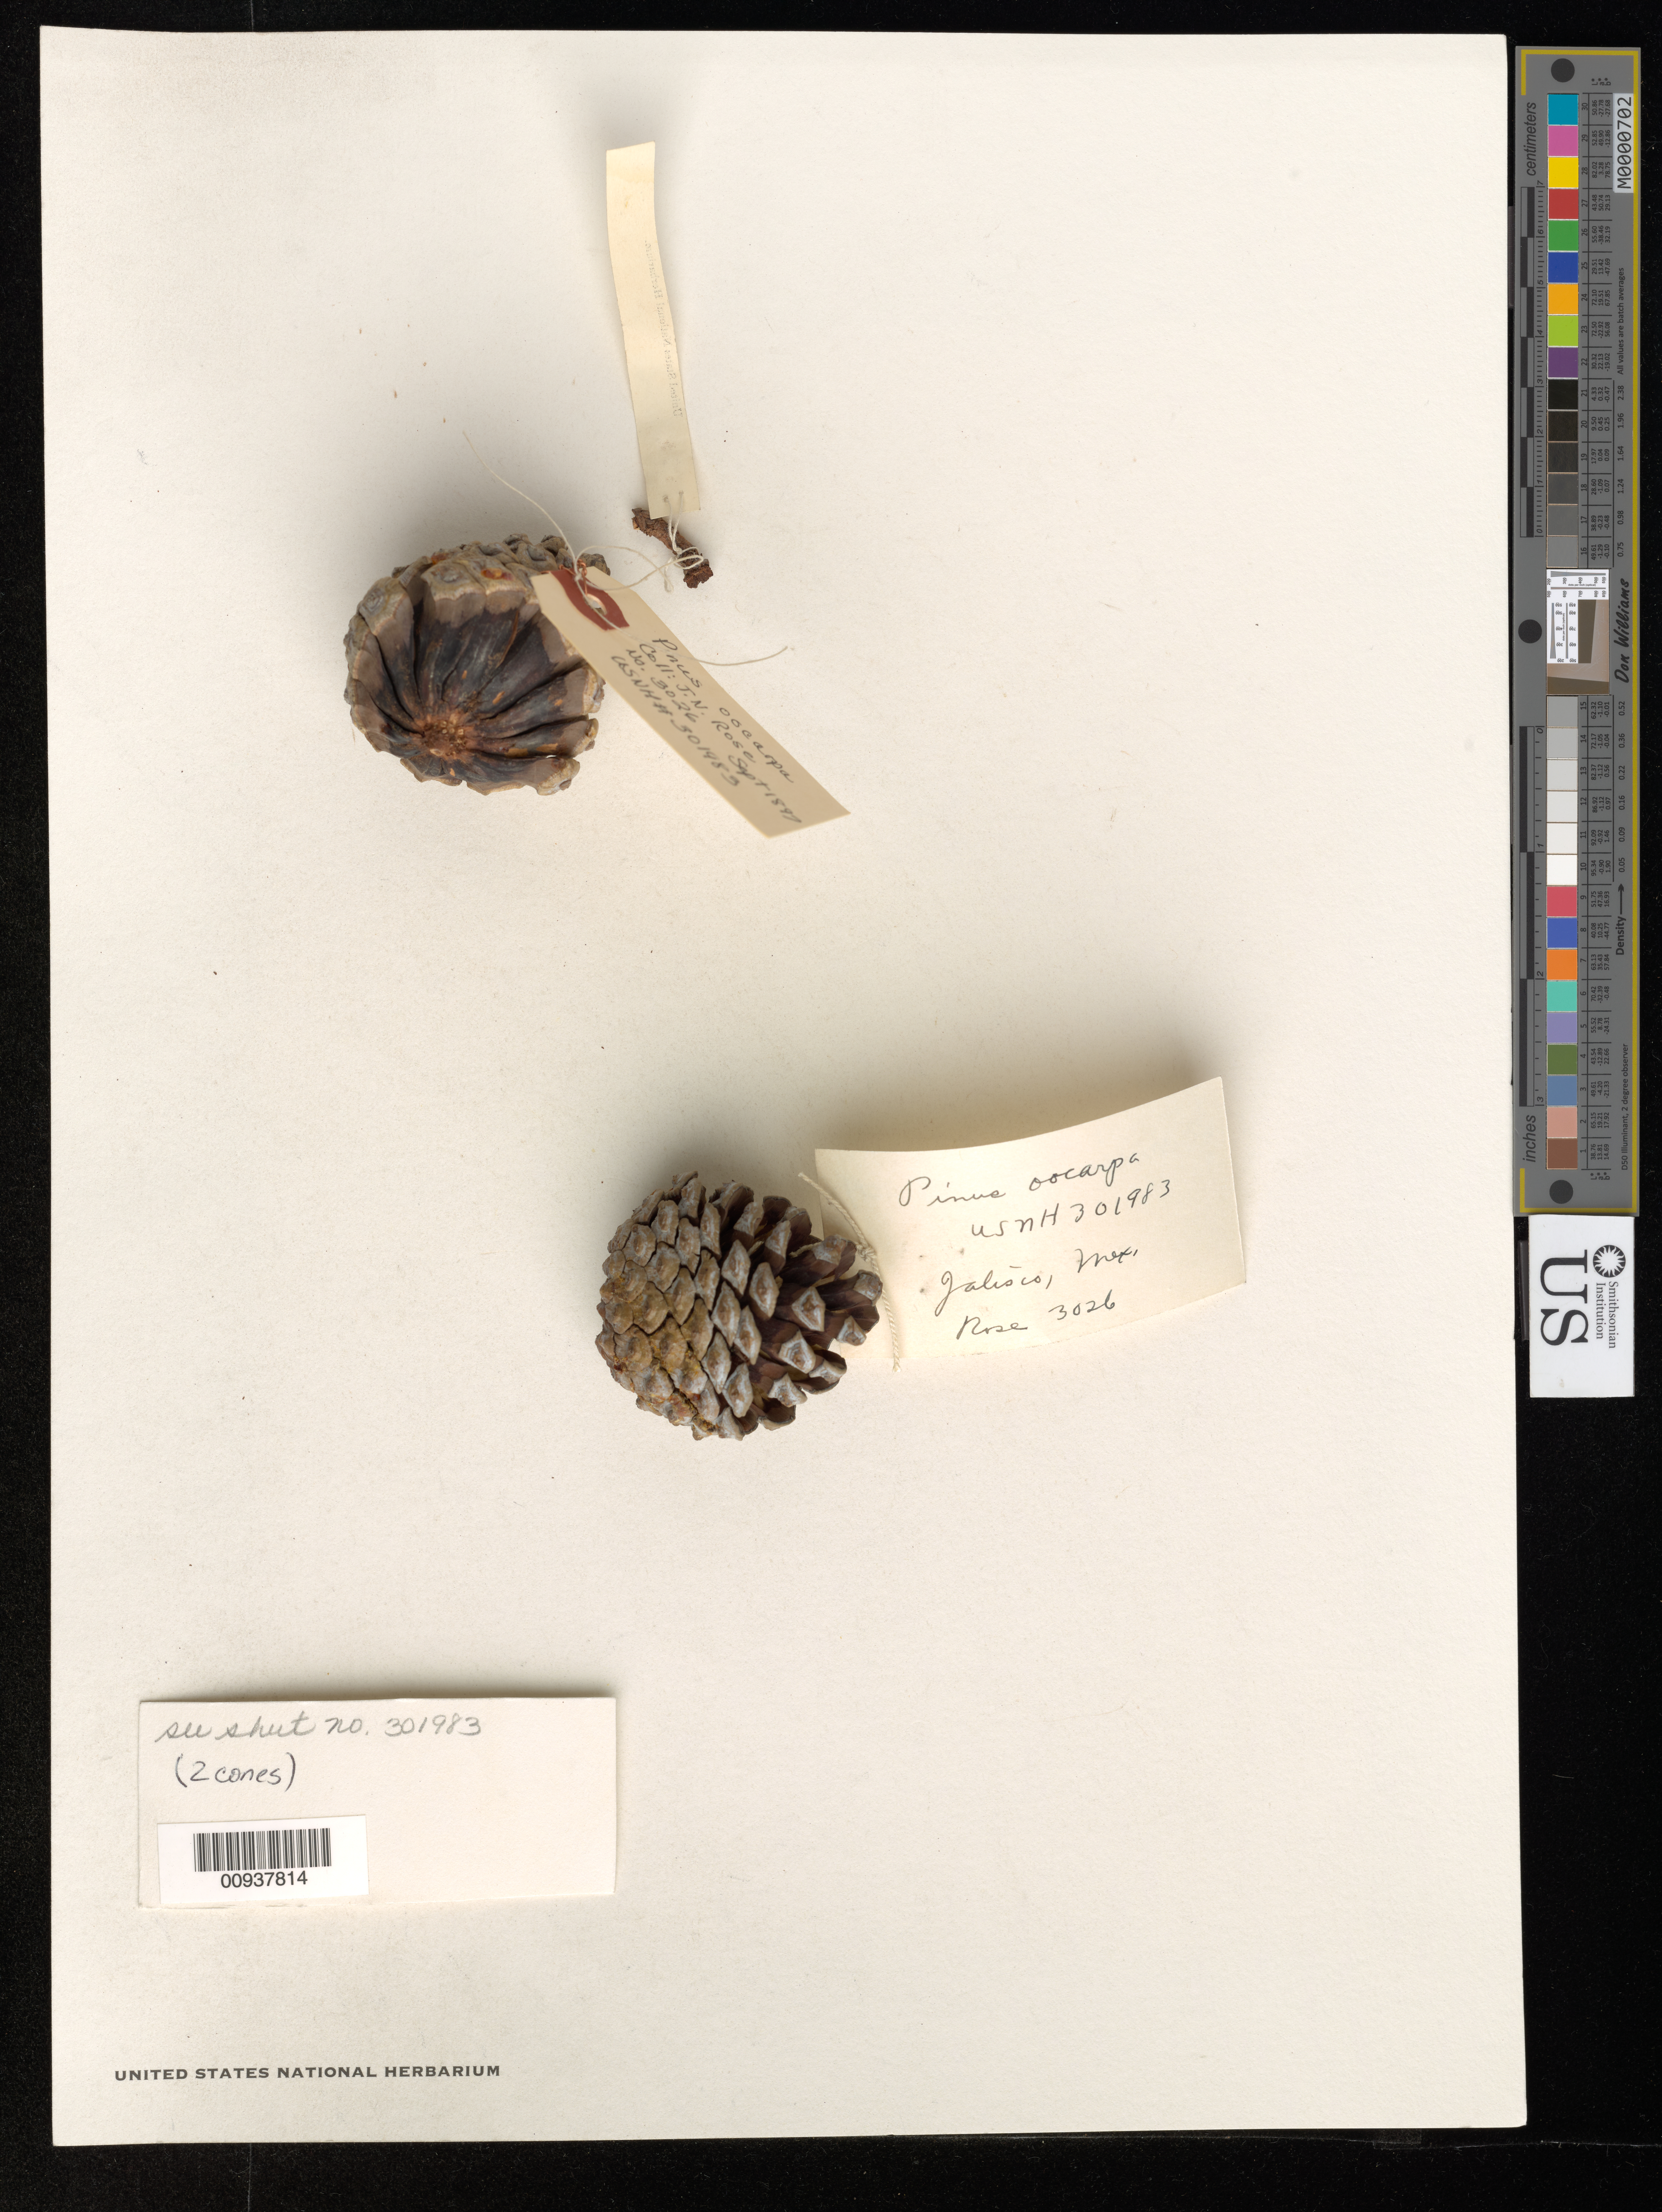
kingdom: Plantae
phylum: Tracheophyta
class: Pinopsida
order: Pinales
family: Pinaceae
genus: Pinus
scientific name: Pinus oocarpa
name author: Schiede ex Schltdl.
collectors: J. N. Rose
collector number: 3026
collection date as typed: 20 Sep 1897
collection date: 1897-09-20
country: Mexico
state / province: Jalisco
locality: Road between Bolaños and Guadalajara.